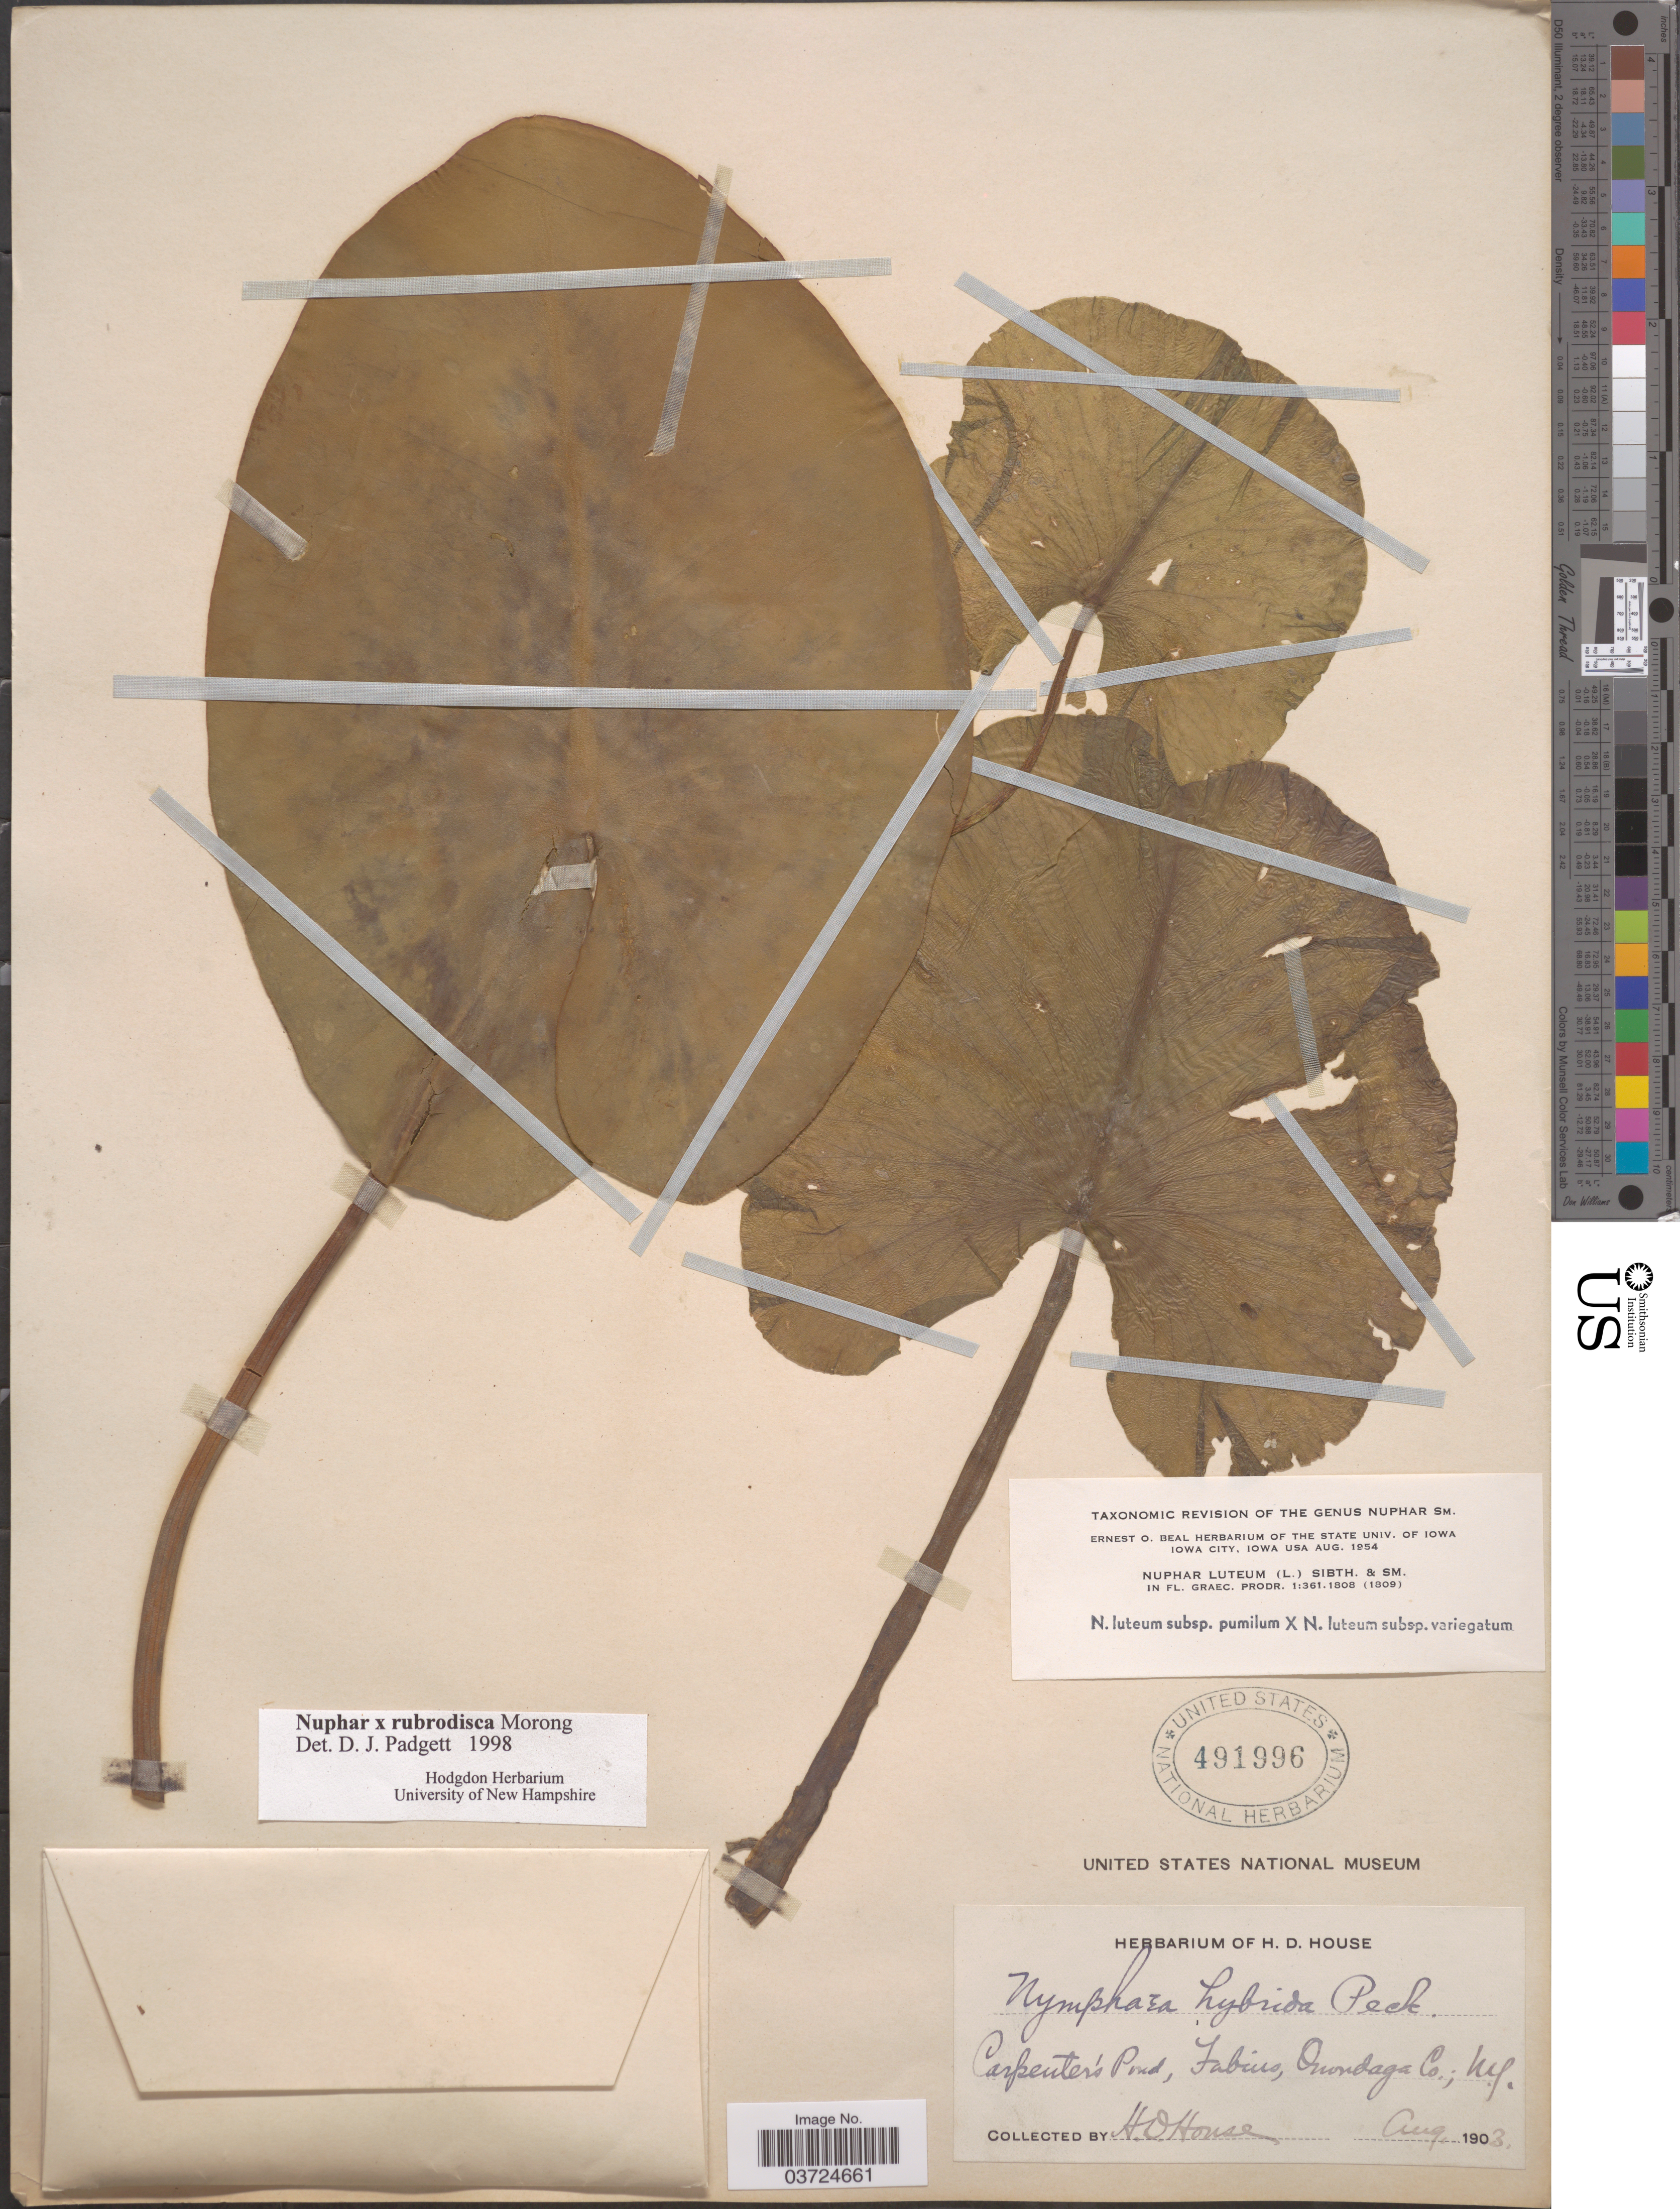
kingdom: Plantae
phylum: Tracheophyta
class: Magnoliopsida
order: Nymphaeales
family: Nymphaeaceae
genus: Nuphar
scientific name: Nuphar rubrodisca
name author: Morong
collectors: H. D. House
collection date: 1903-08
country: United States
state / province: Kentucky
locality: Carpenter's Pond, Fabius, Onondaga Co.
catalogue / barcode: US 491996